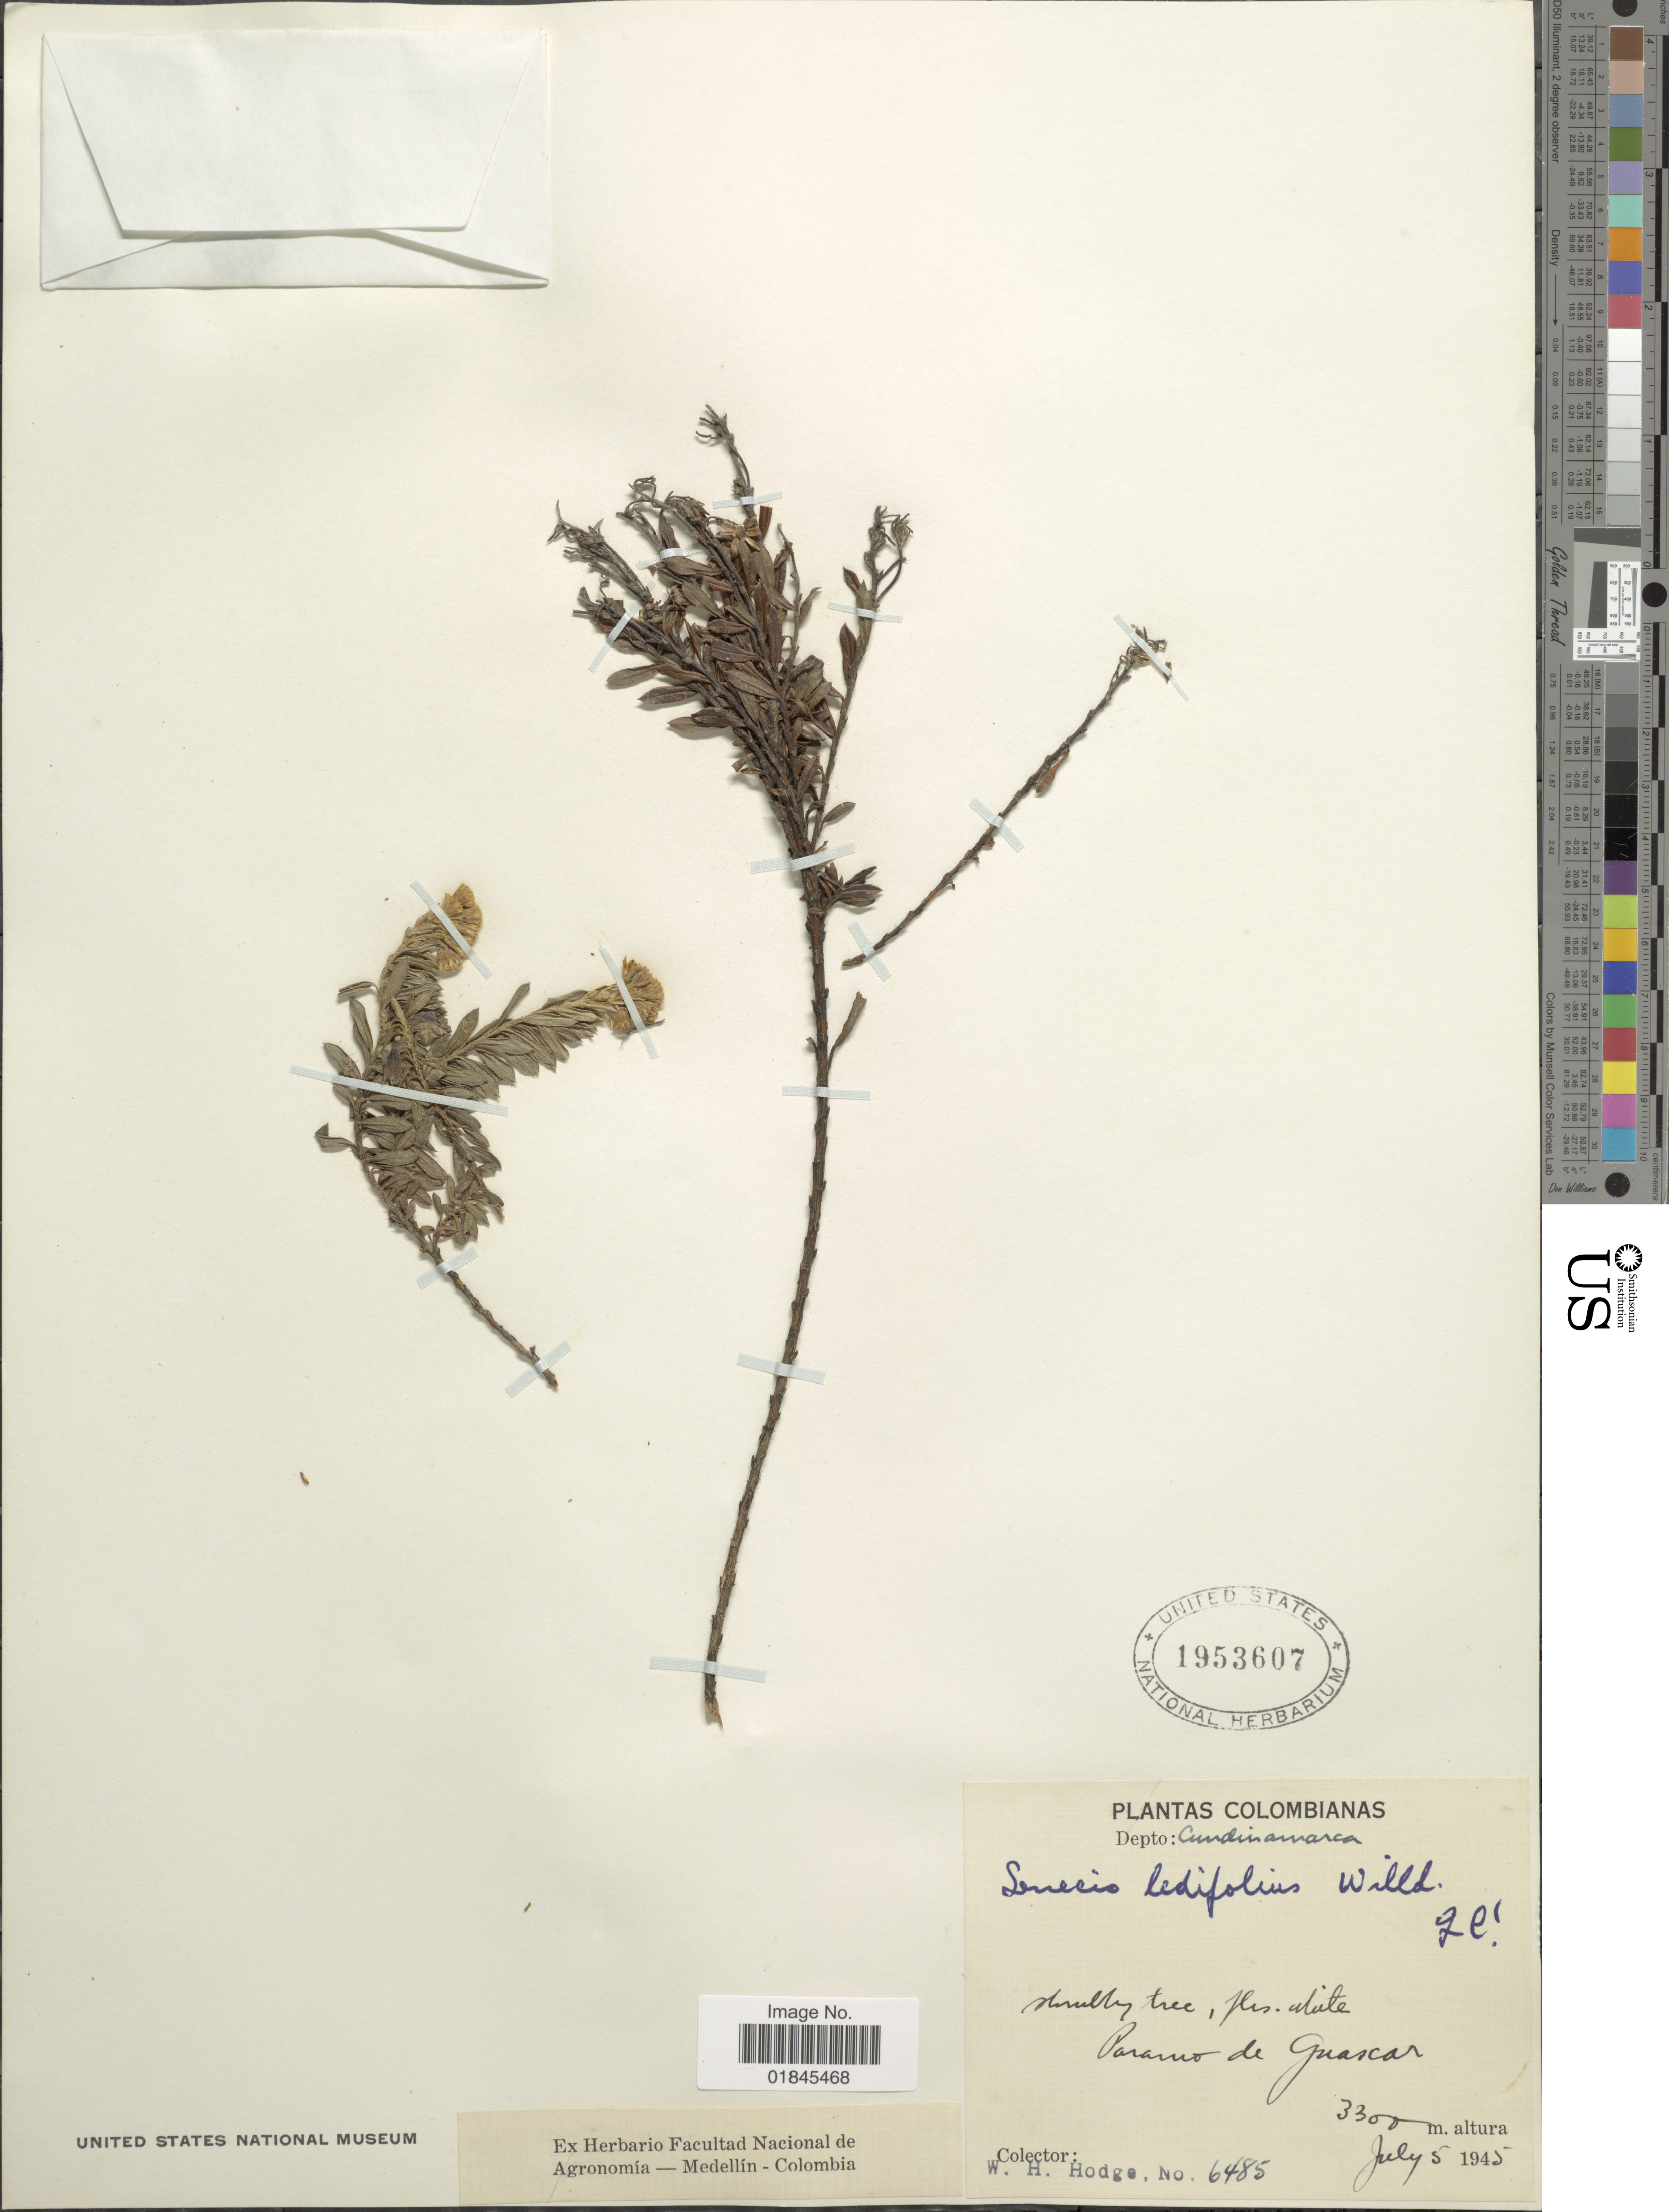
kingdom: Plantae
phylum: Tracheophyta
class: Magnoliopsida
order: Asterales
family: Asteraceae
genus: Pentacalia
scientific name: Pentacalia ledifolia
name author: (Kunth) Cuatrec.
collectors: W. Hodge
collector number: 6485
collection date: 1945-07-05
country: Colombia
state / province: Cundinamarca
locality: Depto: Cundinamarca. Paramo de Guascar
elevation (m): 3300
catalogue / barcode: US 1953607